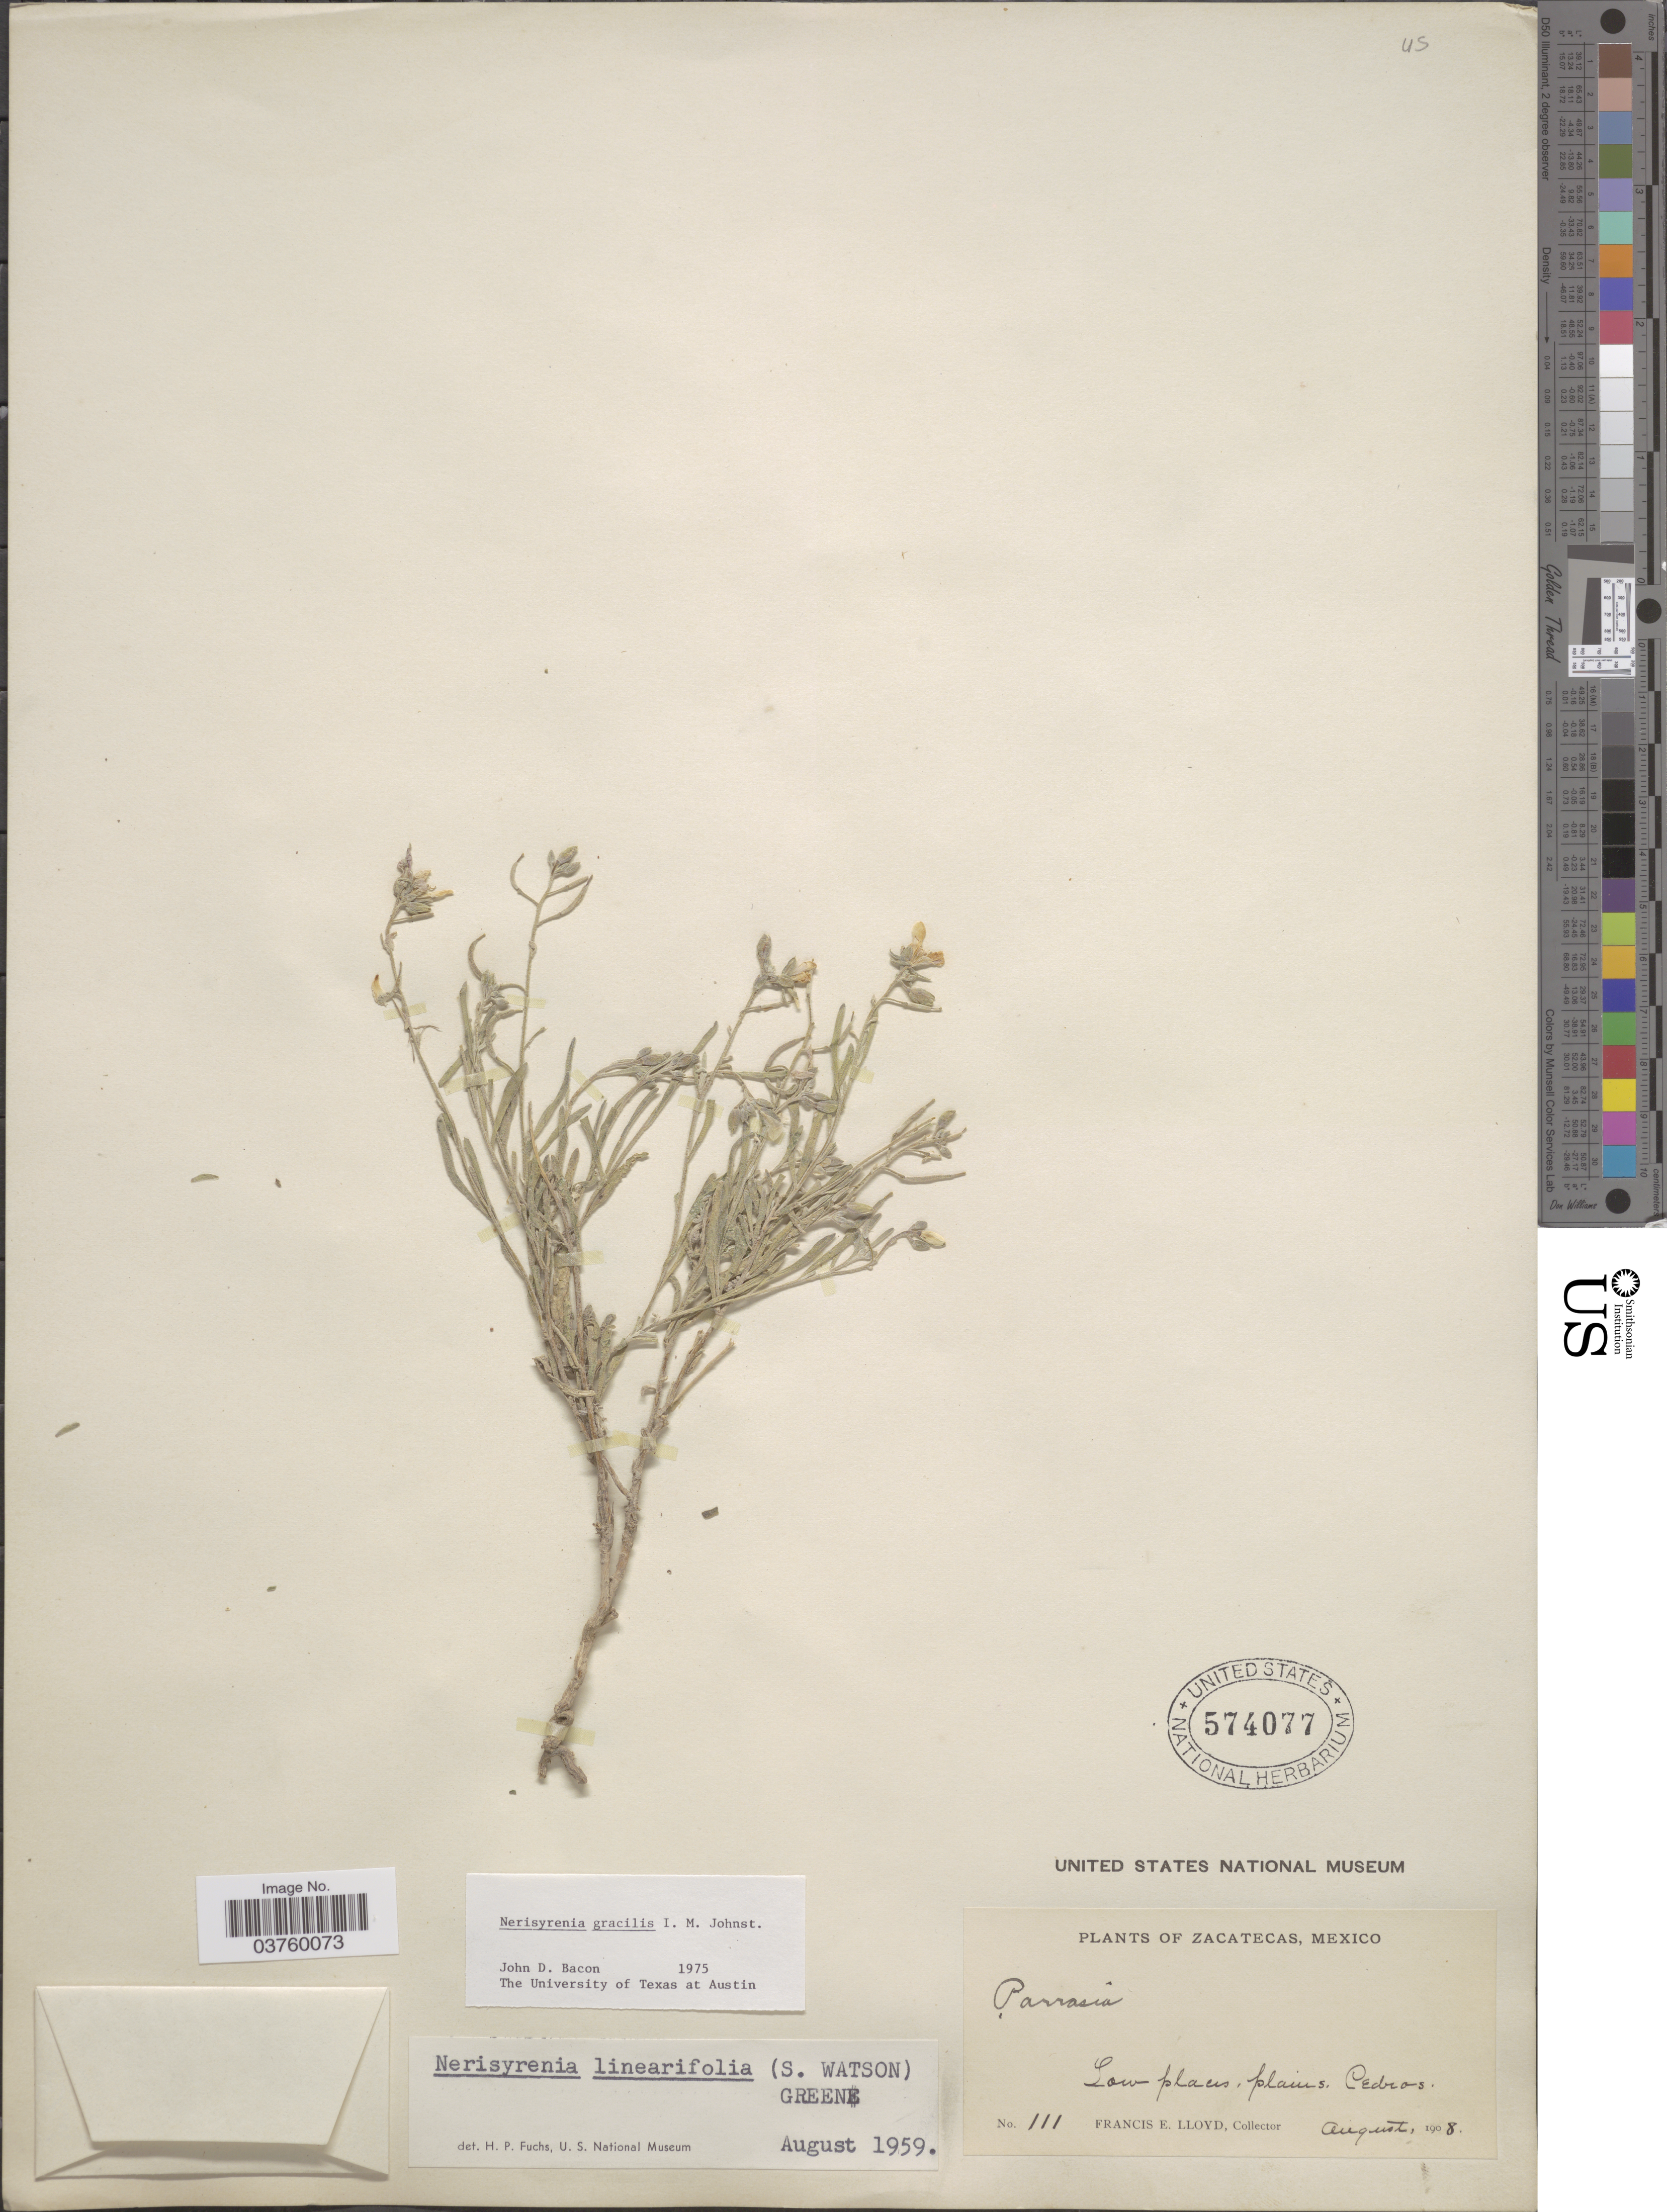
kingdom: Plantae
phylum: Tracheophyta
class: Magnoliopsida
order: Brassicales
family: Brassicaceae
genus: Nerisyrenia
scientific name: Nerisyrenia gracilis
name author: I.M. Johnst.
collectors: Lloyd, C. E.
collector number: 111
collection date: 1908-08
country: Mexico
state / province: Zacatecas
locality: Low places, plains, Cedros.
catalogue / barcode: US 574077